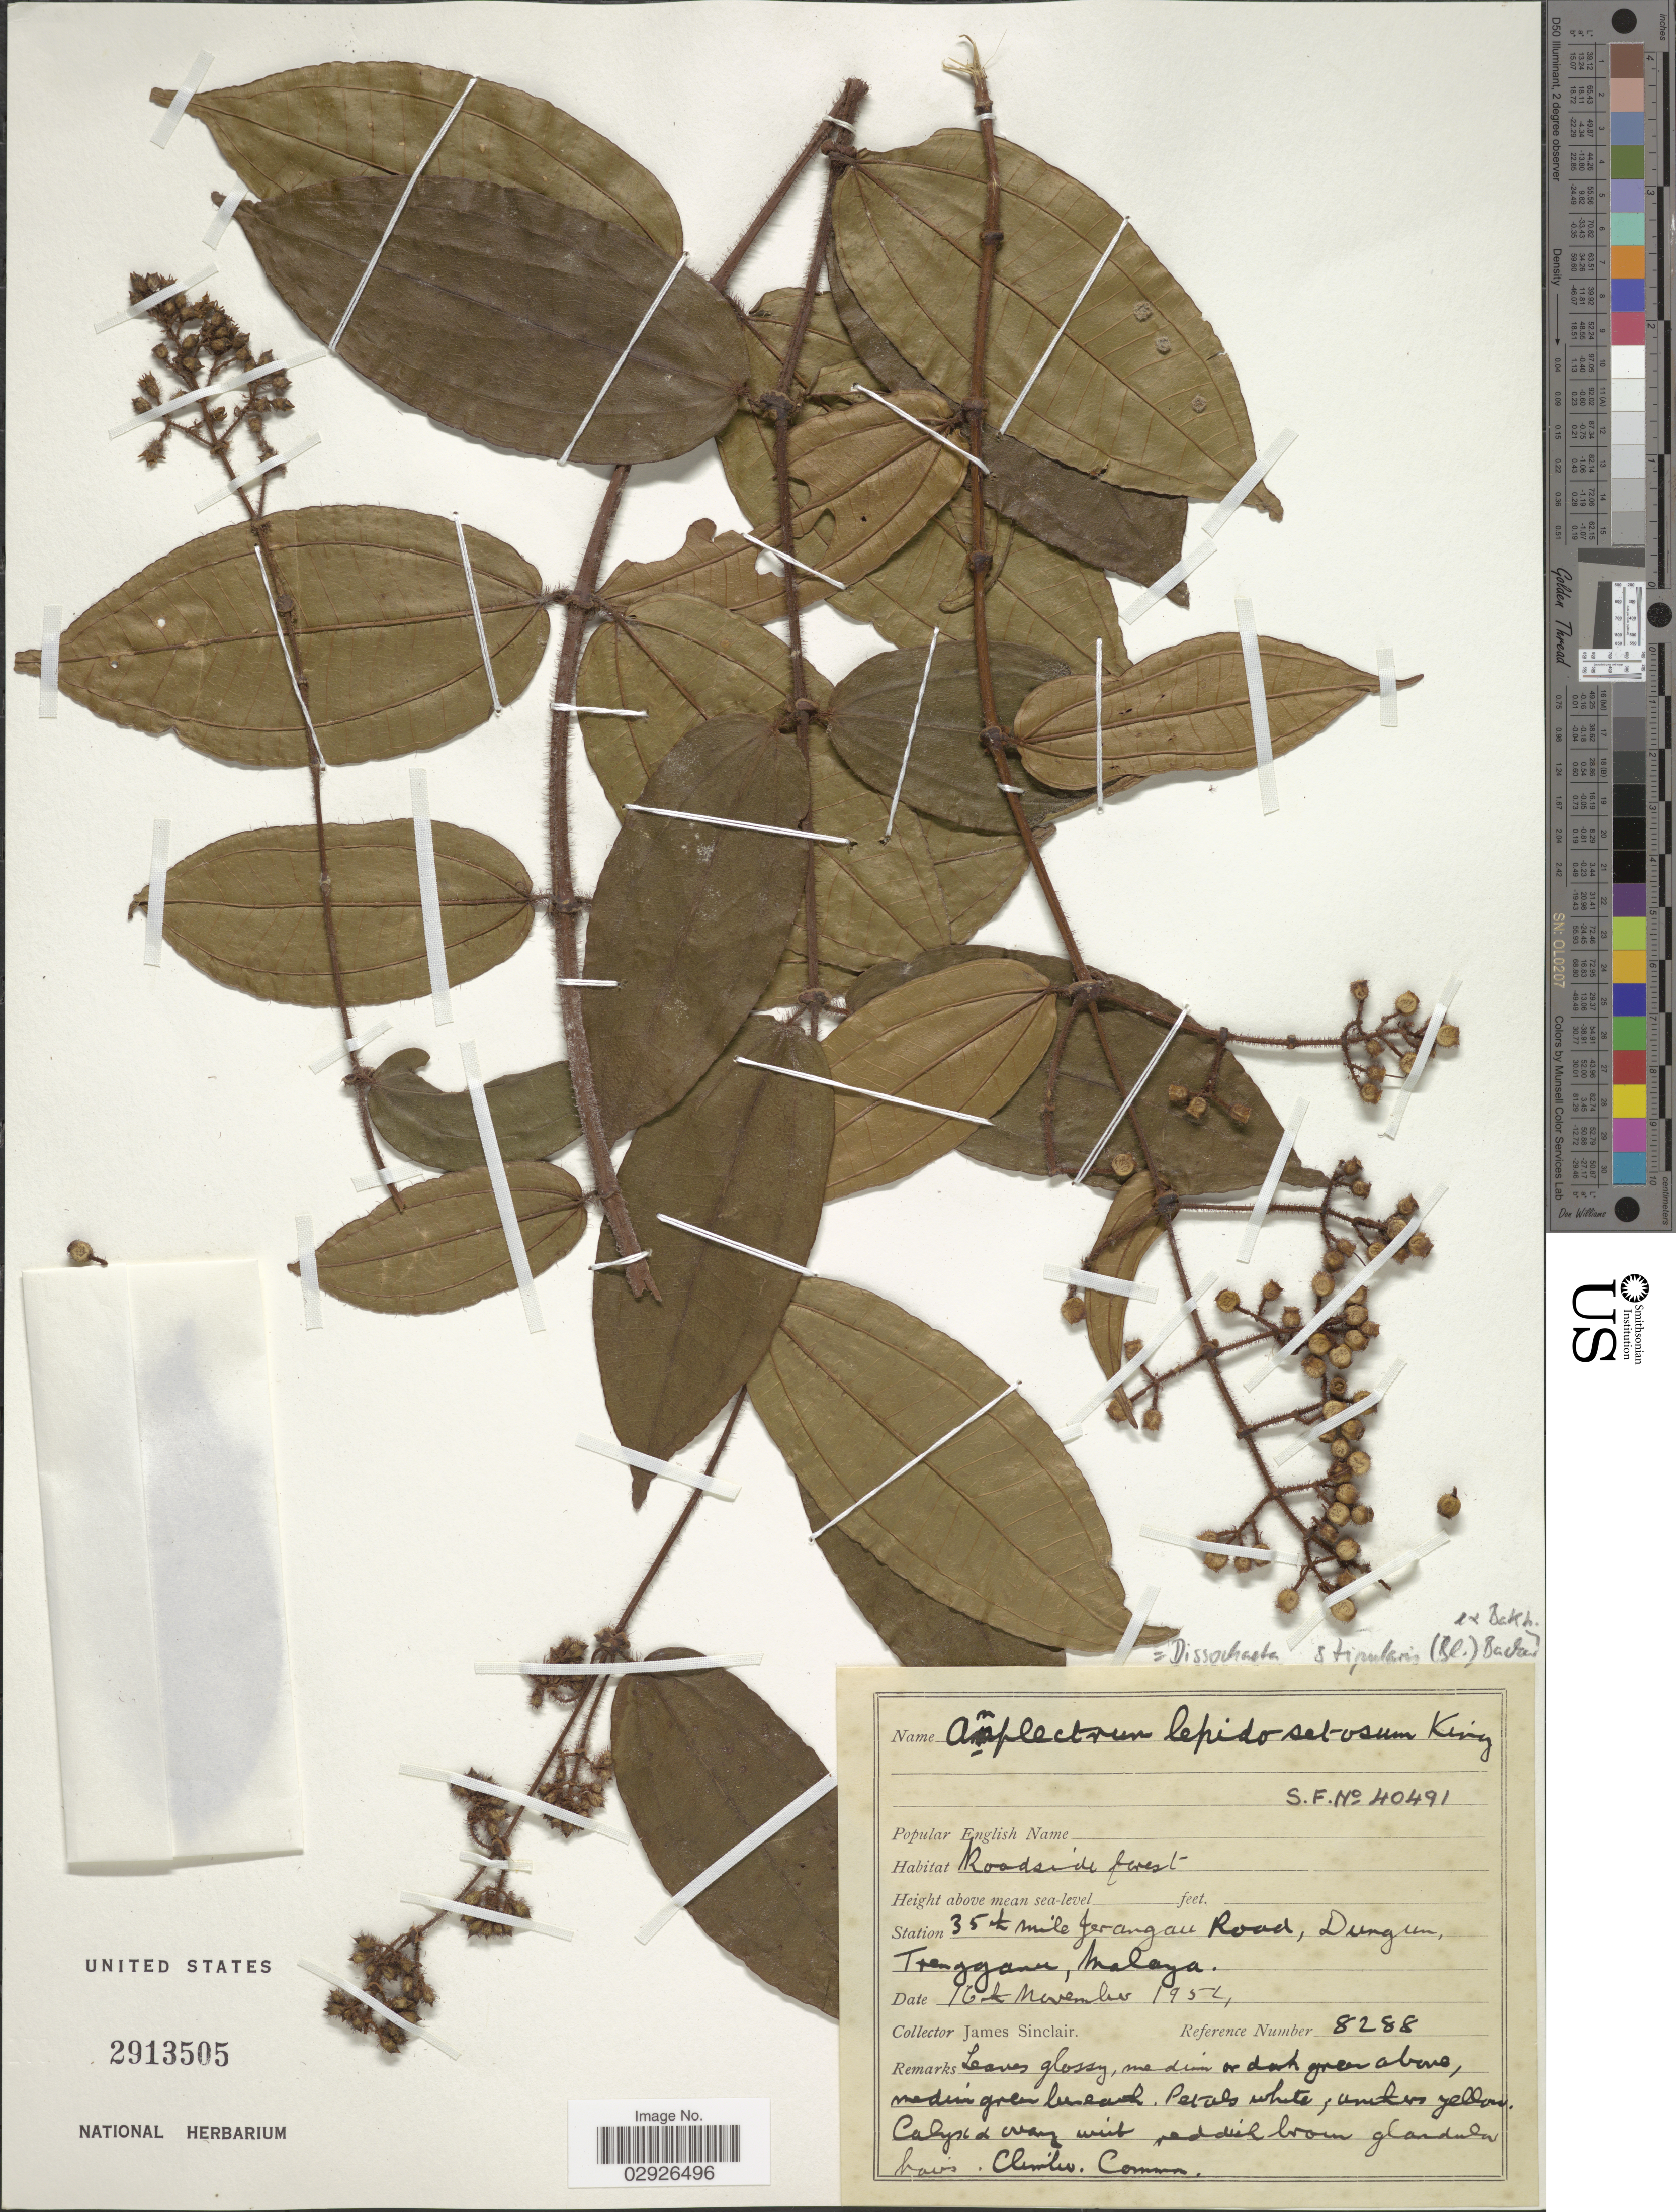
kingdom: Plantae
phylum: Tracheophyta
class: Magnoliopsida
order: Myrtales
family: Melastomataceae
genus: Diplectria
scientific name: Diplectria stipularis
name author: (Blume) Kuntze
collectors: J. Sinclair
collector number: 8288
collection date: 1952-11-16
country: Malaysia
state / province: Terengganu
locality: Station 35th mile Jerangau Road, Dungun, Trengganu, Malaya.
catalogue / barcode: US 2913505